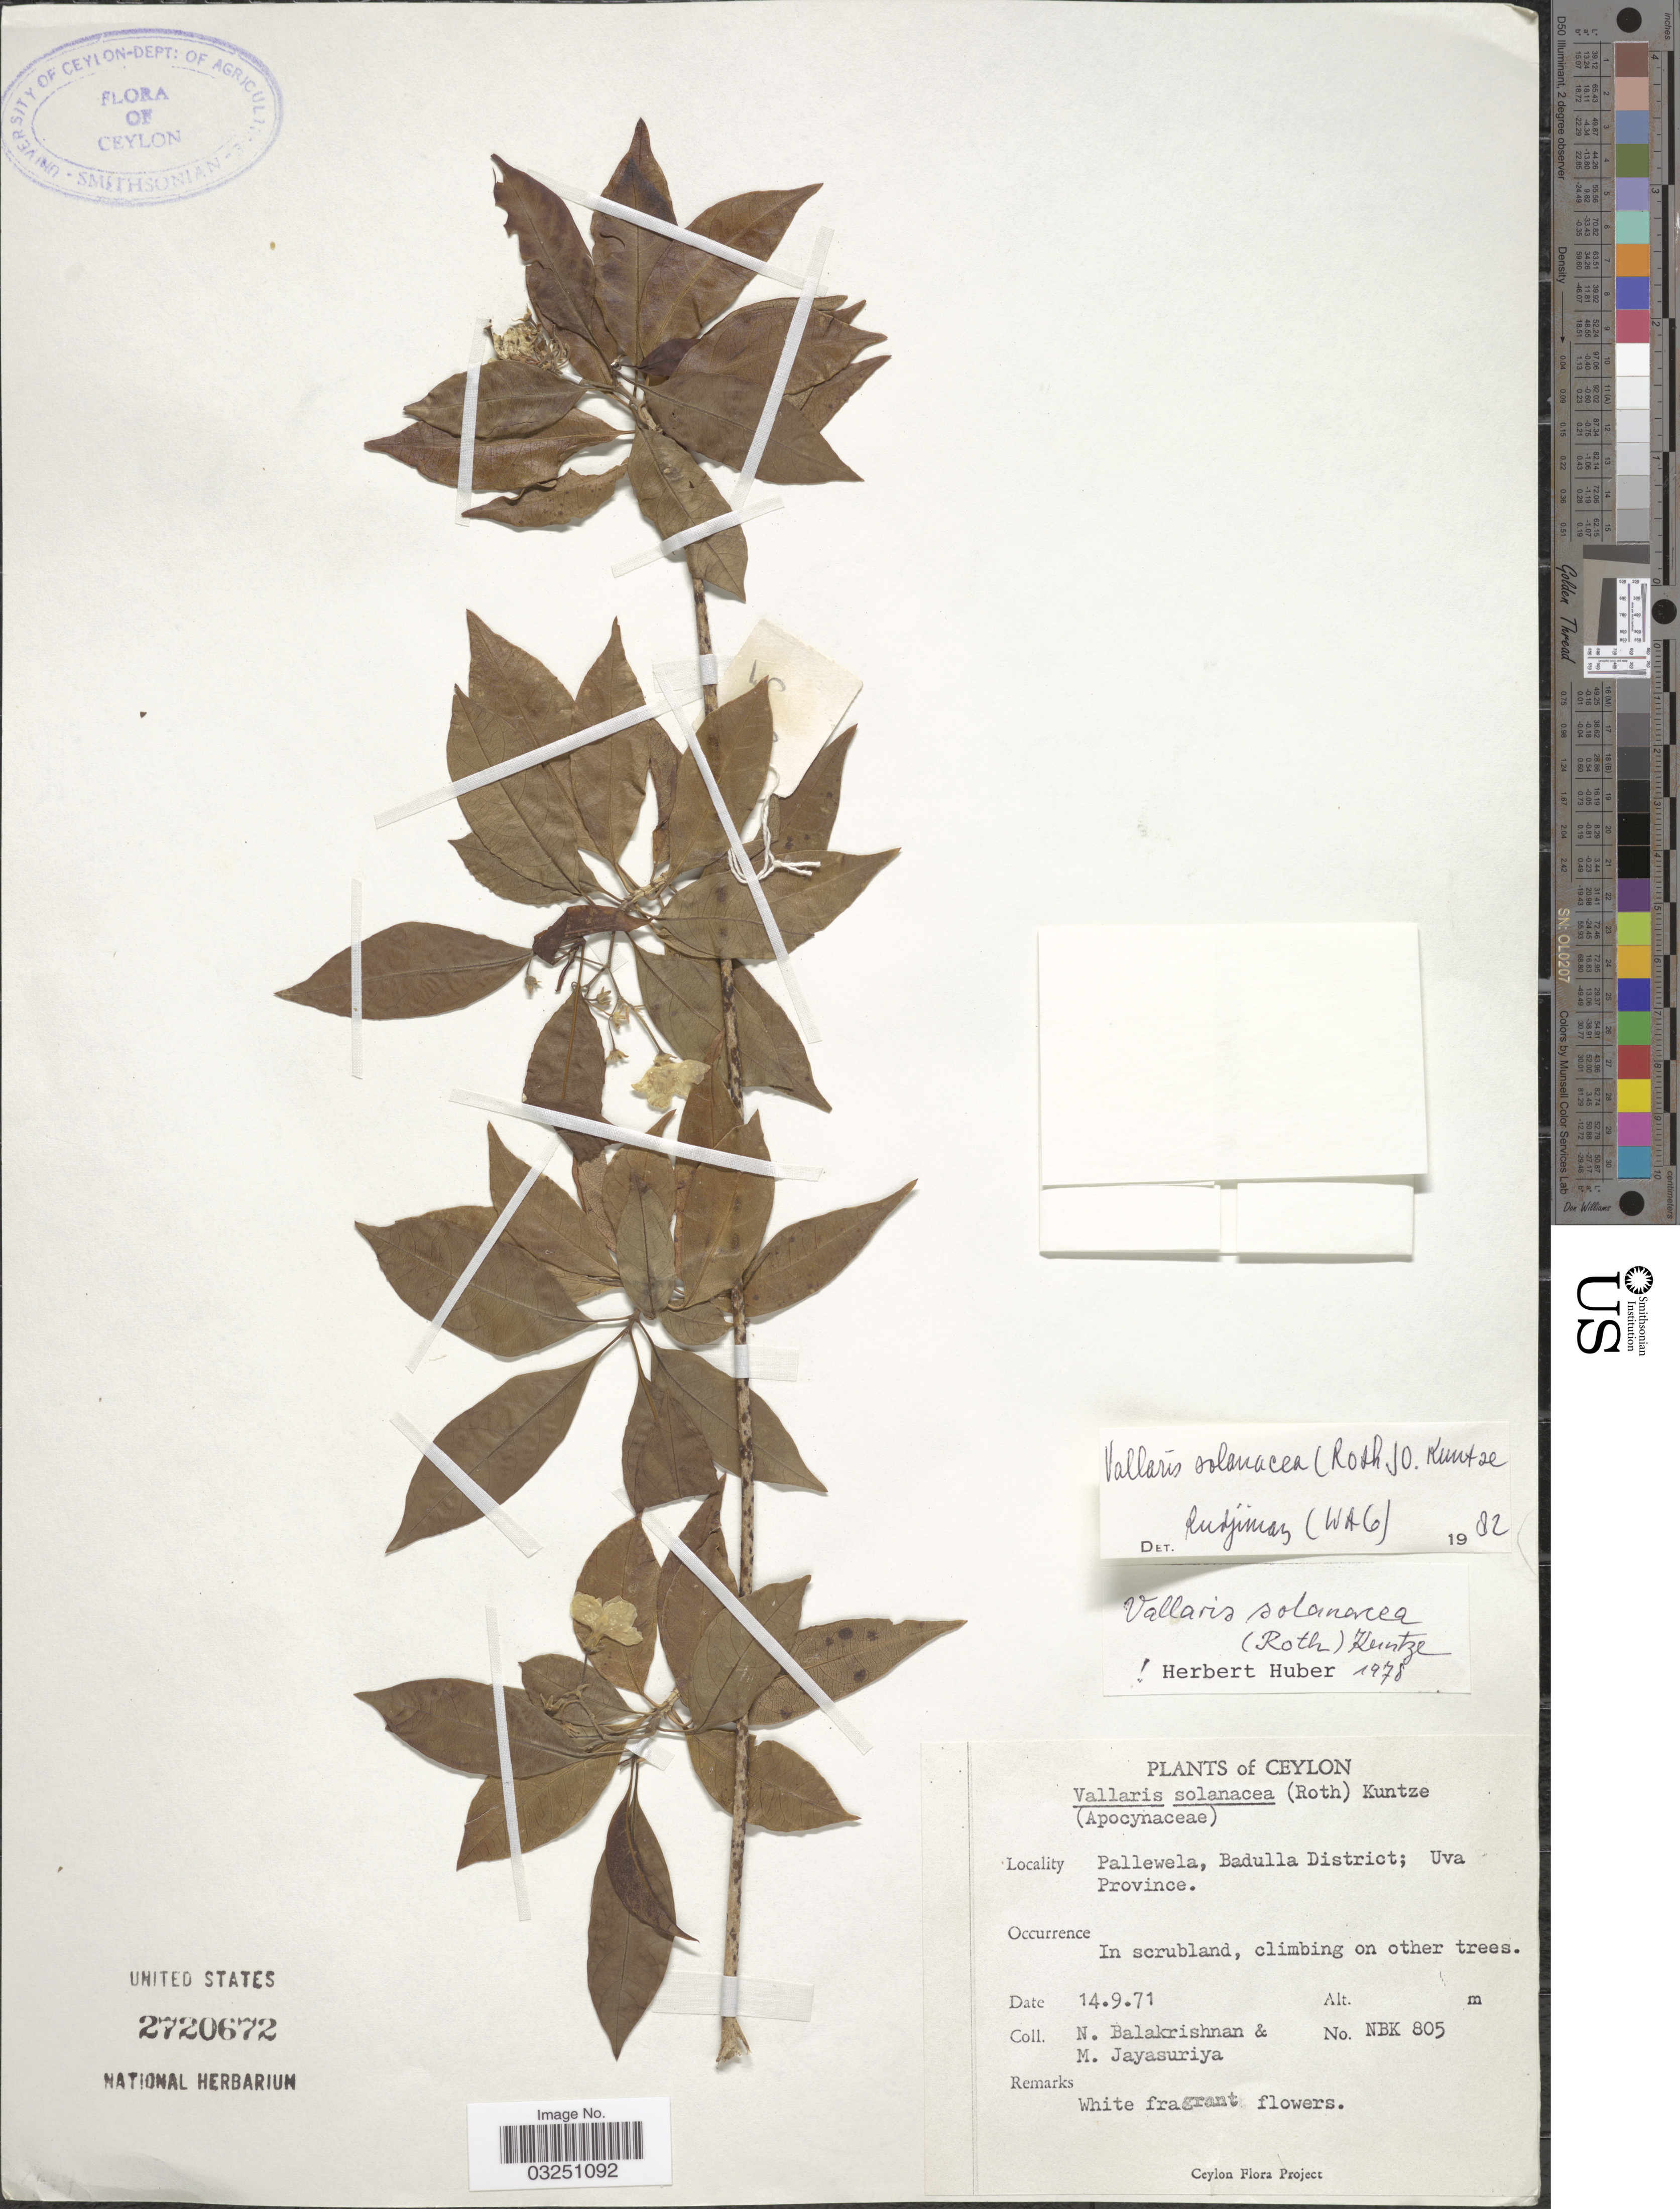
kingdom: Plantae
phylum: Tracheophyta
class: Magnoliopsida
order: Gentianales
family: Apocynaceae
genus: Vallaris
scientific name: Vallaris solanacea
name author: (Roth) Kuntze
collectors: N. Balakrishnan & M. Jayasuriya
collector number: NBK805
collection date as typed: Transcribed d/m/y: 14/9/71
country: Sri Lanka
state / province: Uva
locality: Ceylon, Pallewela, Badulla District.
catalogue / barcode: US 2720672